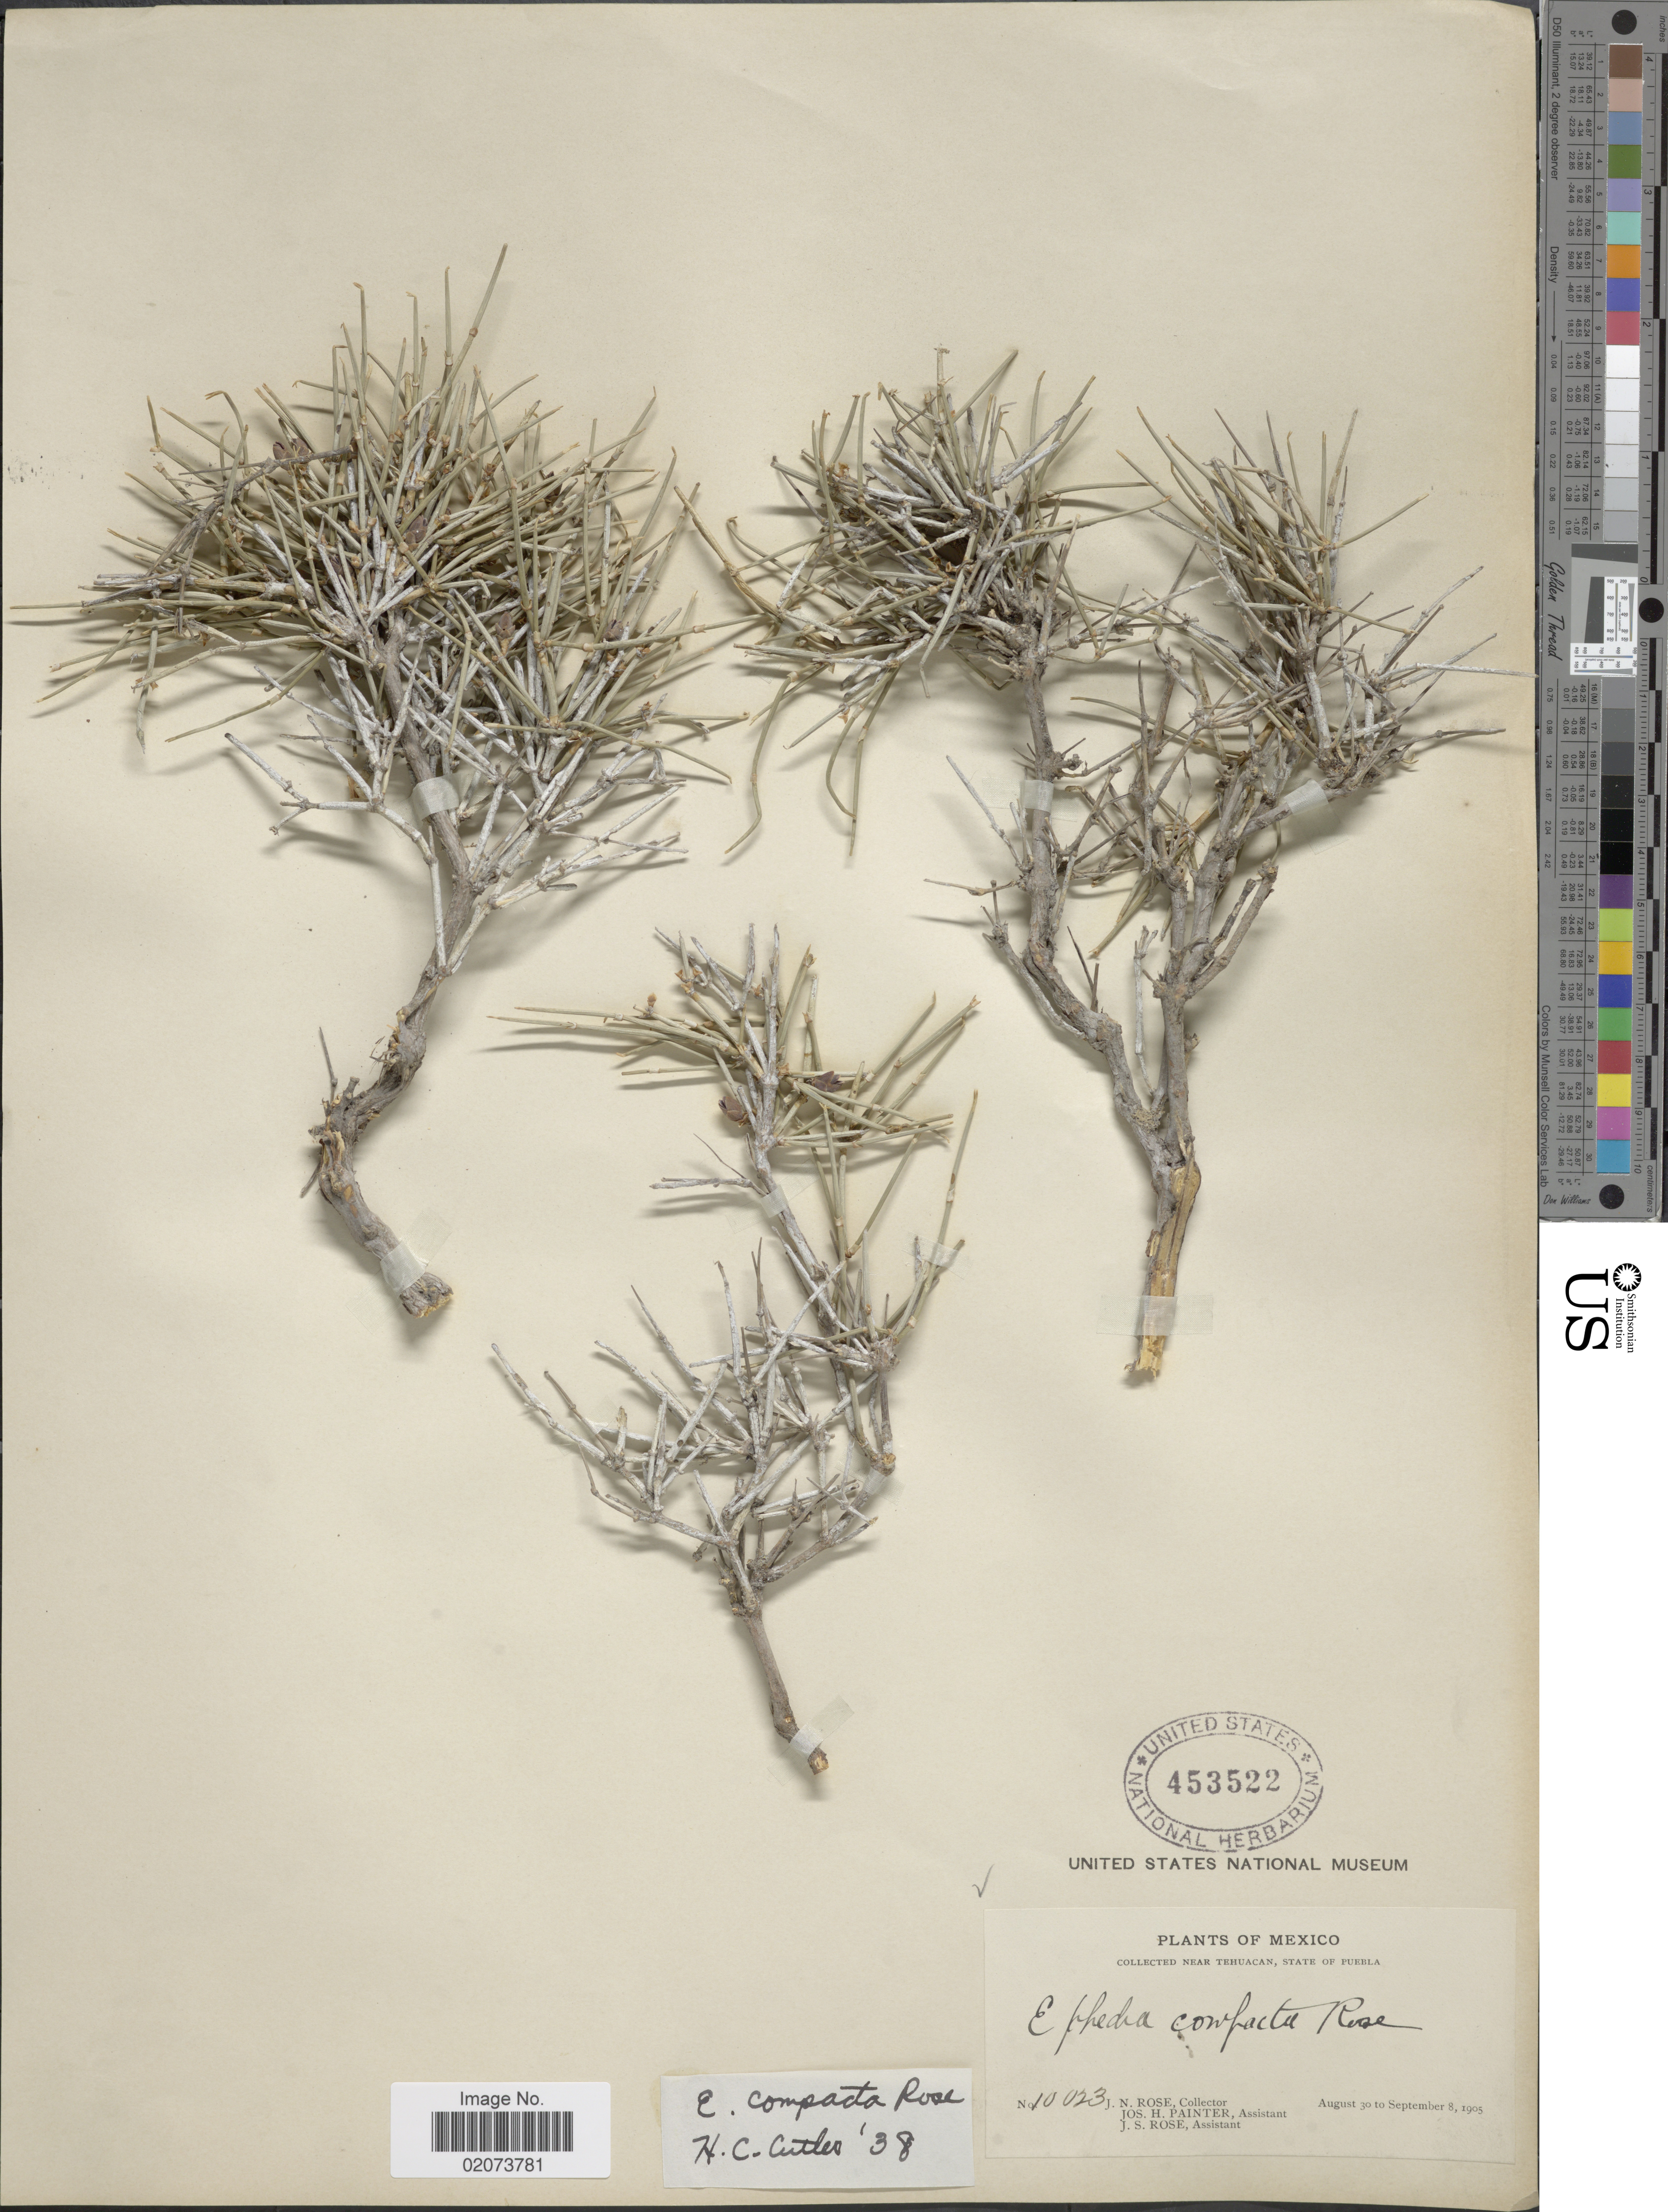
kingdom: Plantae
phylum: Tracheophyta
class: Gnetopsida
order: Ephedrales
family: Ephedraceae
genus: Ephedra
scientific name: Ephedra compacta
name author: Rose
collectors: J. N. Rose, J. H. Painter & J. S. Rose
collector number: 10023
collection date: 1905-08-30/1905-09-08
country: Mexico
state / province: Puebla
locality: Near Tehuacan, State of Mexico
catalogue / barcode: US 453522